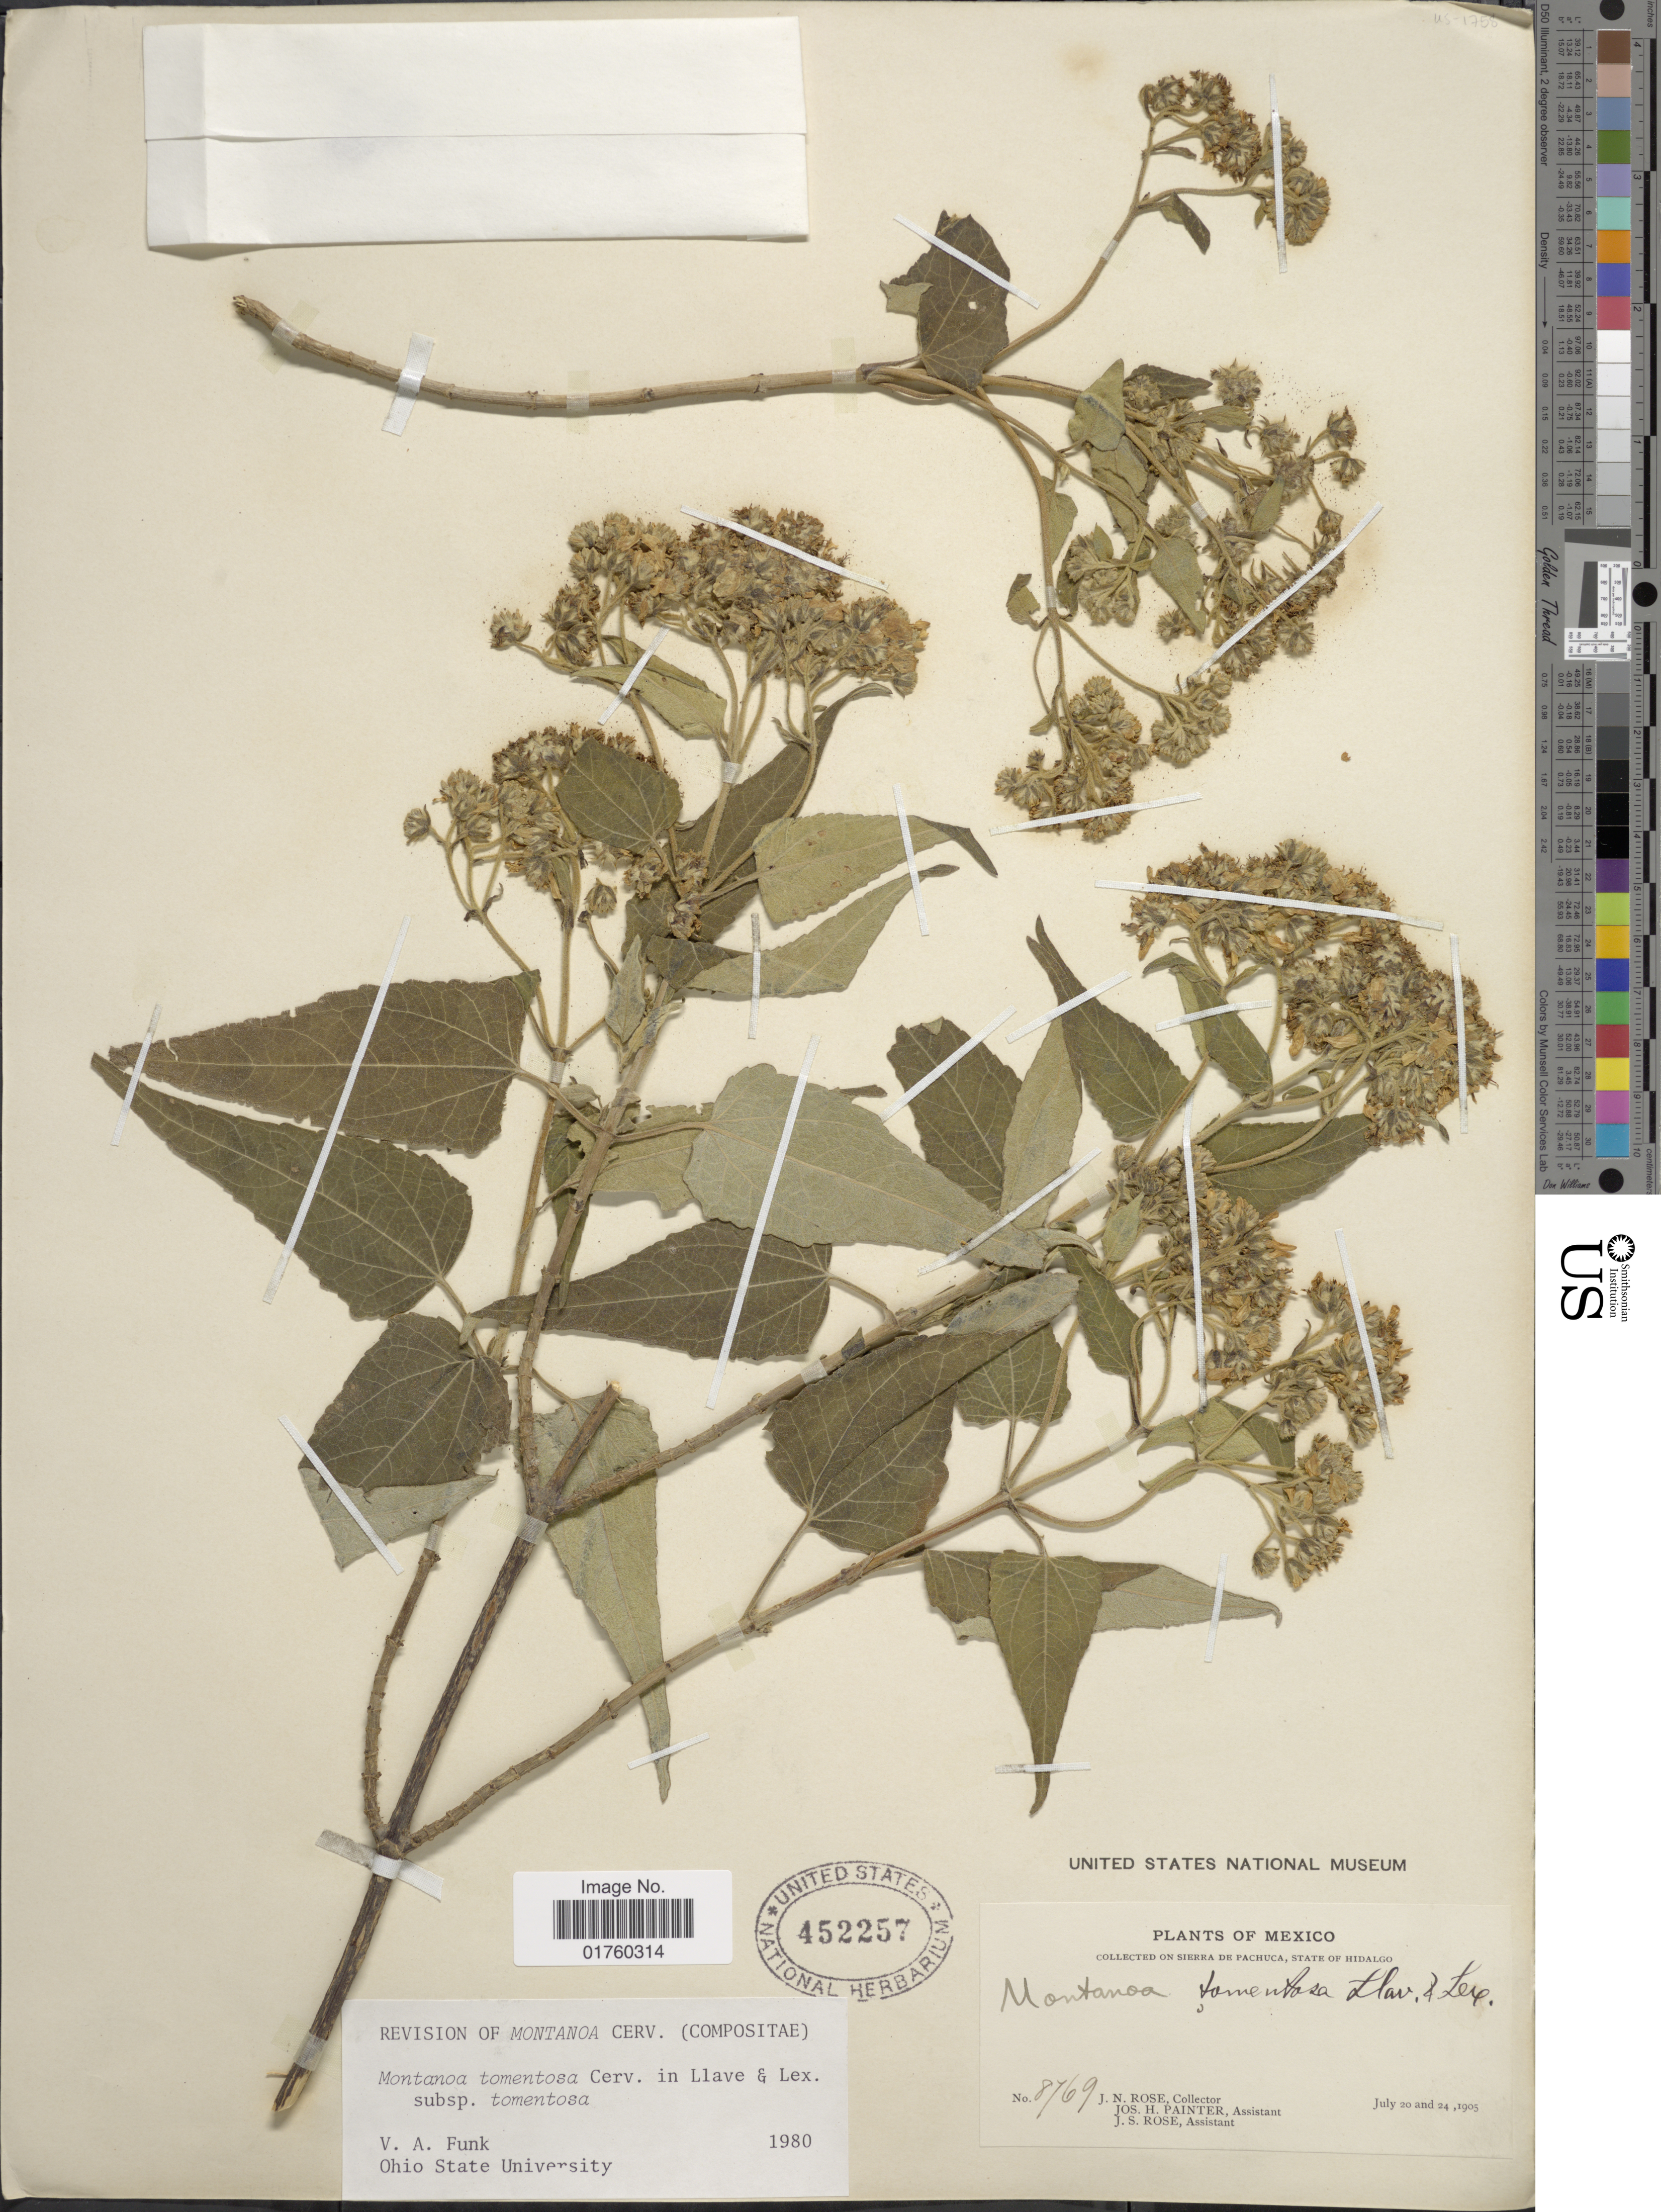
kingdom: Plantae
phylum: Tracheophyta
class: Magnoliopsida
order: Asterales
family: Asteraceae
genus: Montanoa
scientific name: Montanoa tomentosa subsp. tomentosa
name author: Cerv.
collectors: J. N. Rose, J. H. Painter & J. S. Rose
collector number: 8769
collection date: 1905-07-20/1905-07-24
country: Mexico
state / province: Hidalgo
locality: Sierra de Pachuca.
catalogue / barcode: US 452257